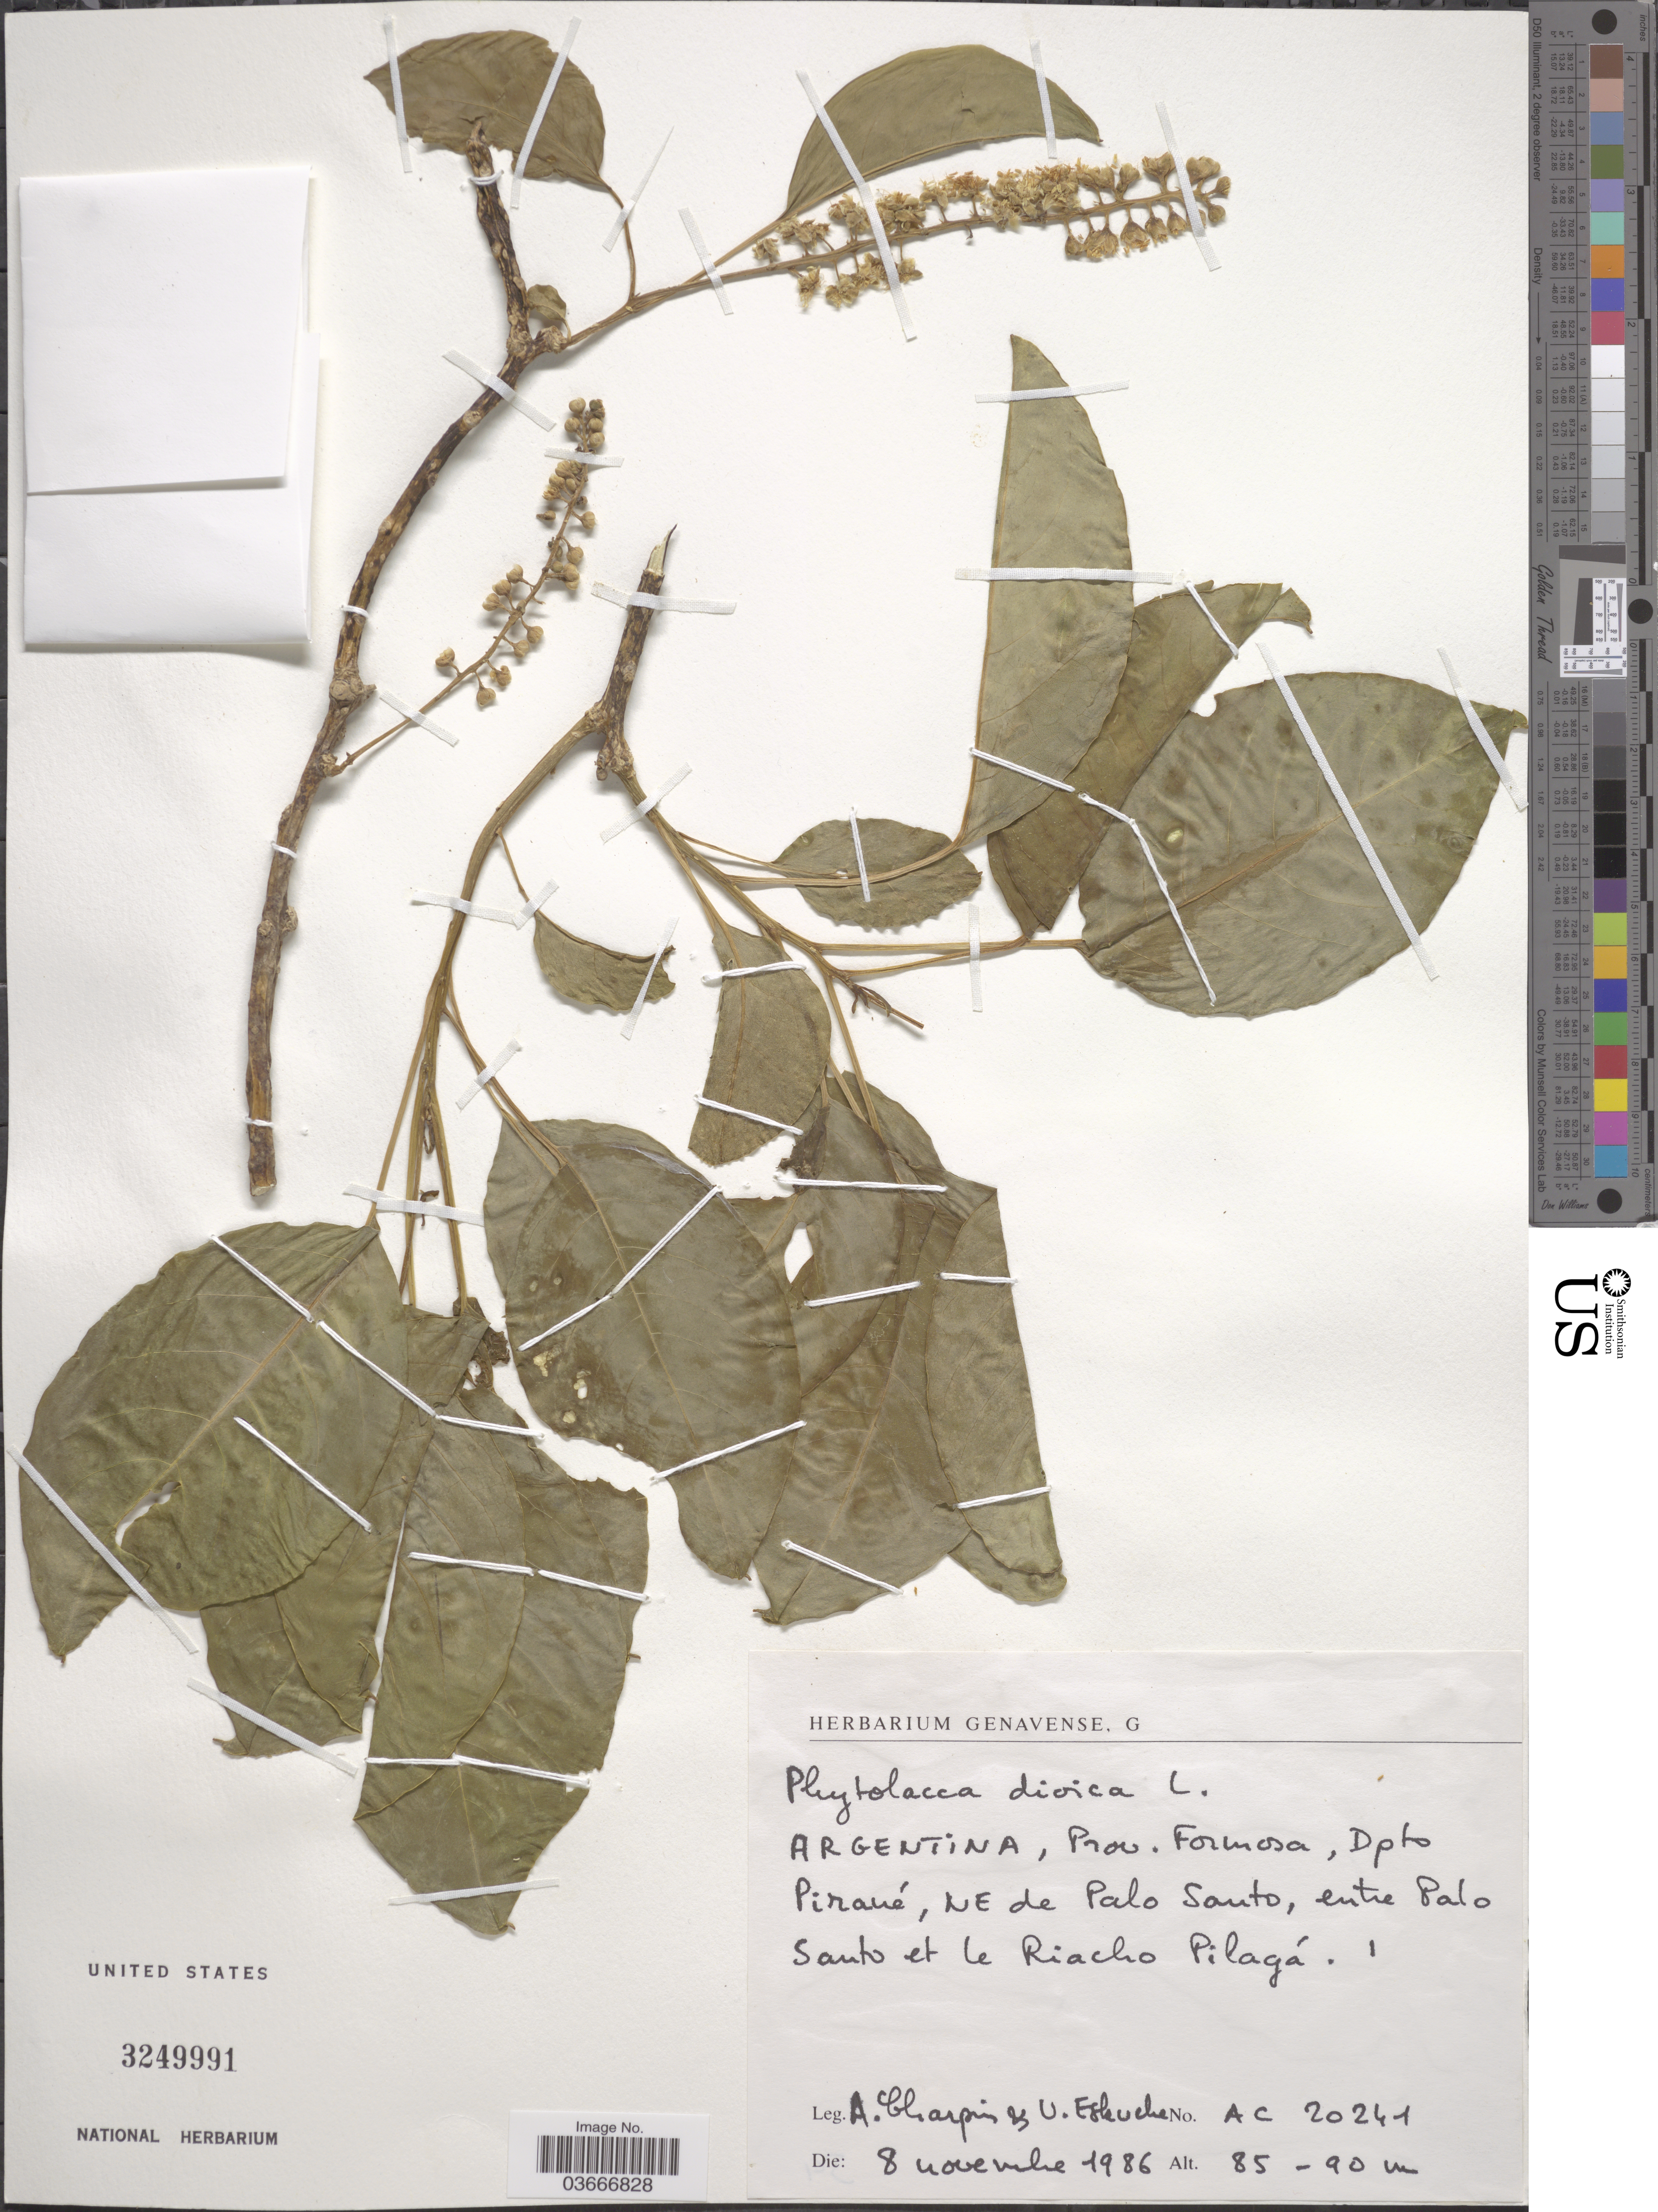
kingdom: Plantae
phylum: Tracheophyta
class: Magnoliopsida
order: Caryophyllales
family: Phytolaccaceae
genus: Phytolacca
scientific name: Phytolacca dioica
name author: L.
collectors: A. Charpin & U. Eskuche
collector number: AC20241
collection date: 1986-11-08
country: Argentina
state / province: Formosa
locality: Dpto. Pirané, NE de Palo Santo, entre Palo Santo et le Riacho Pilagá.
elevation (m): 85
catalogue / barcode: US 3249991